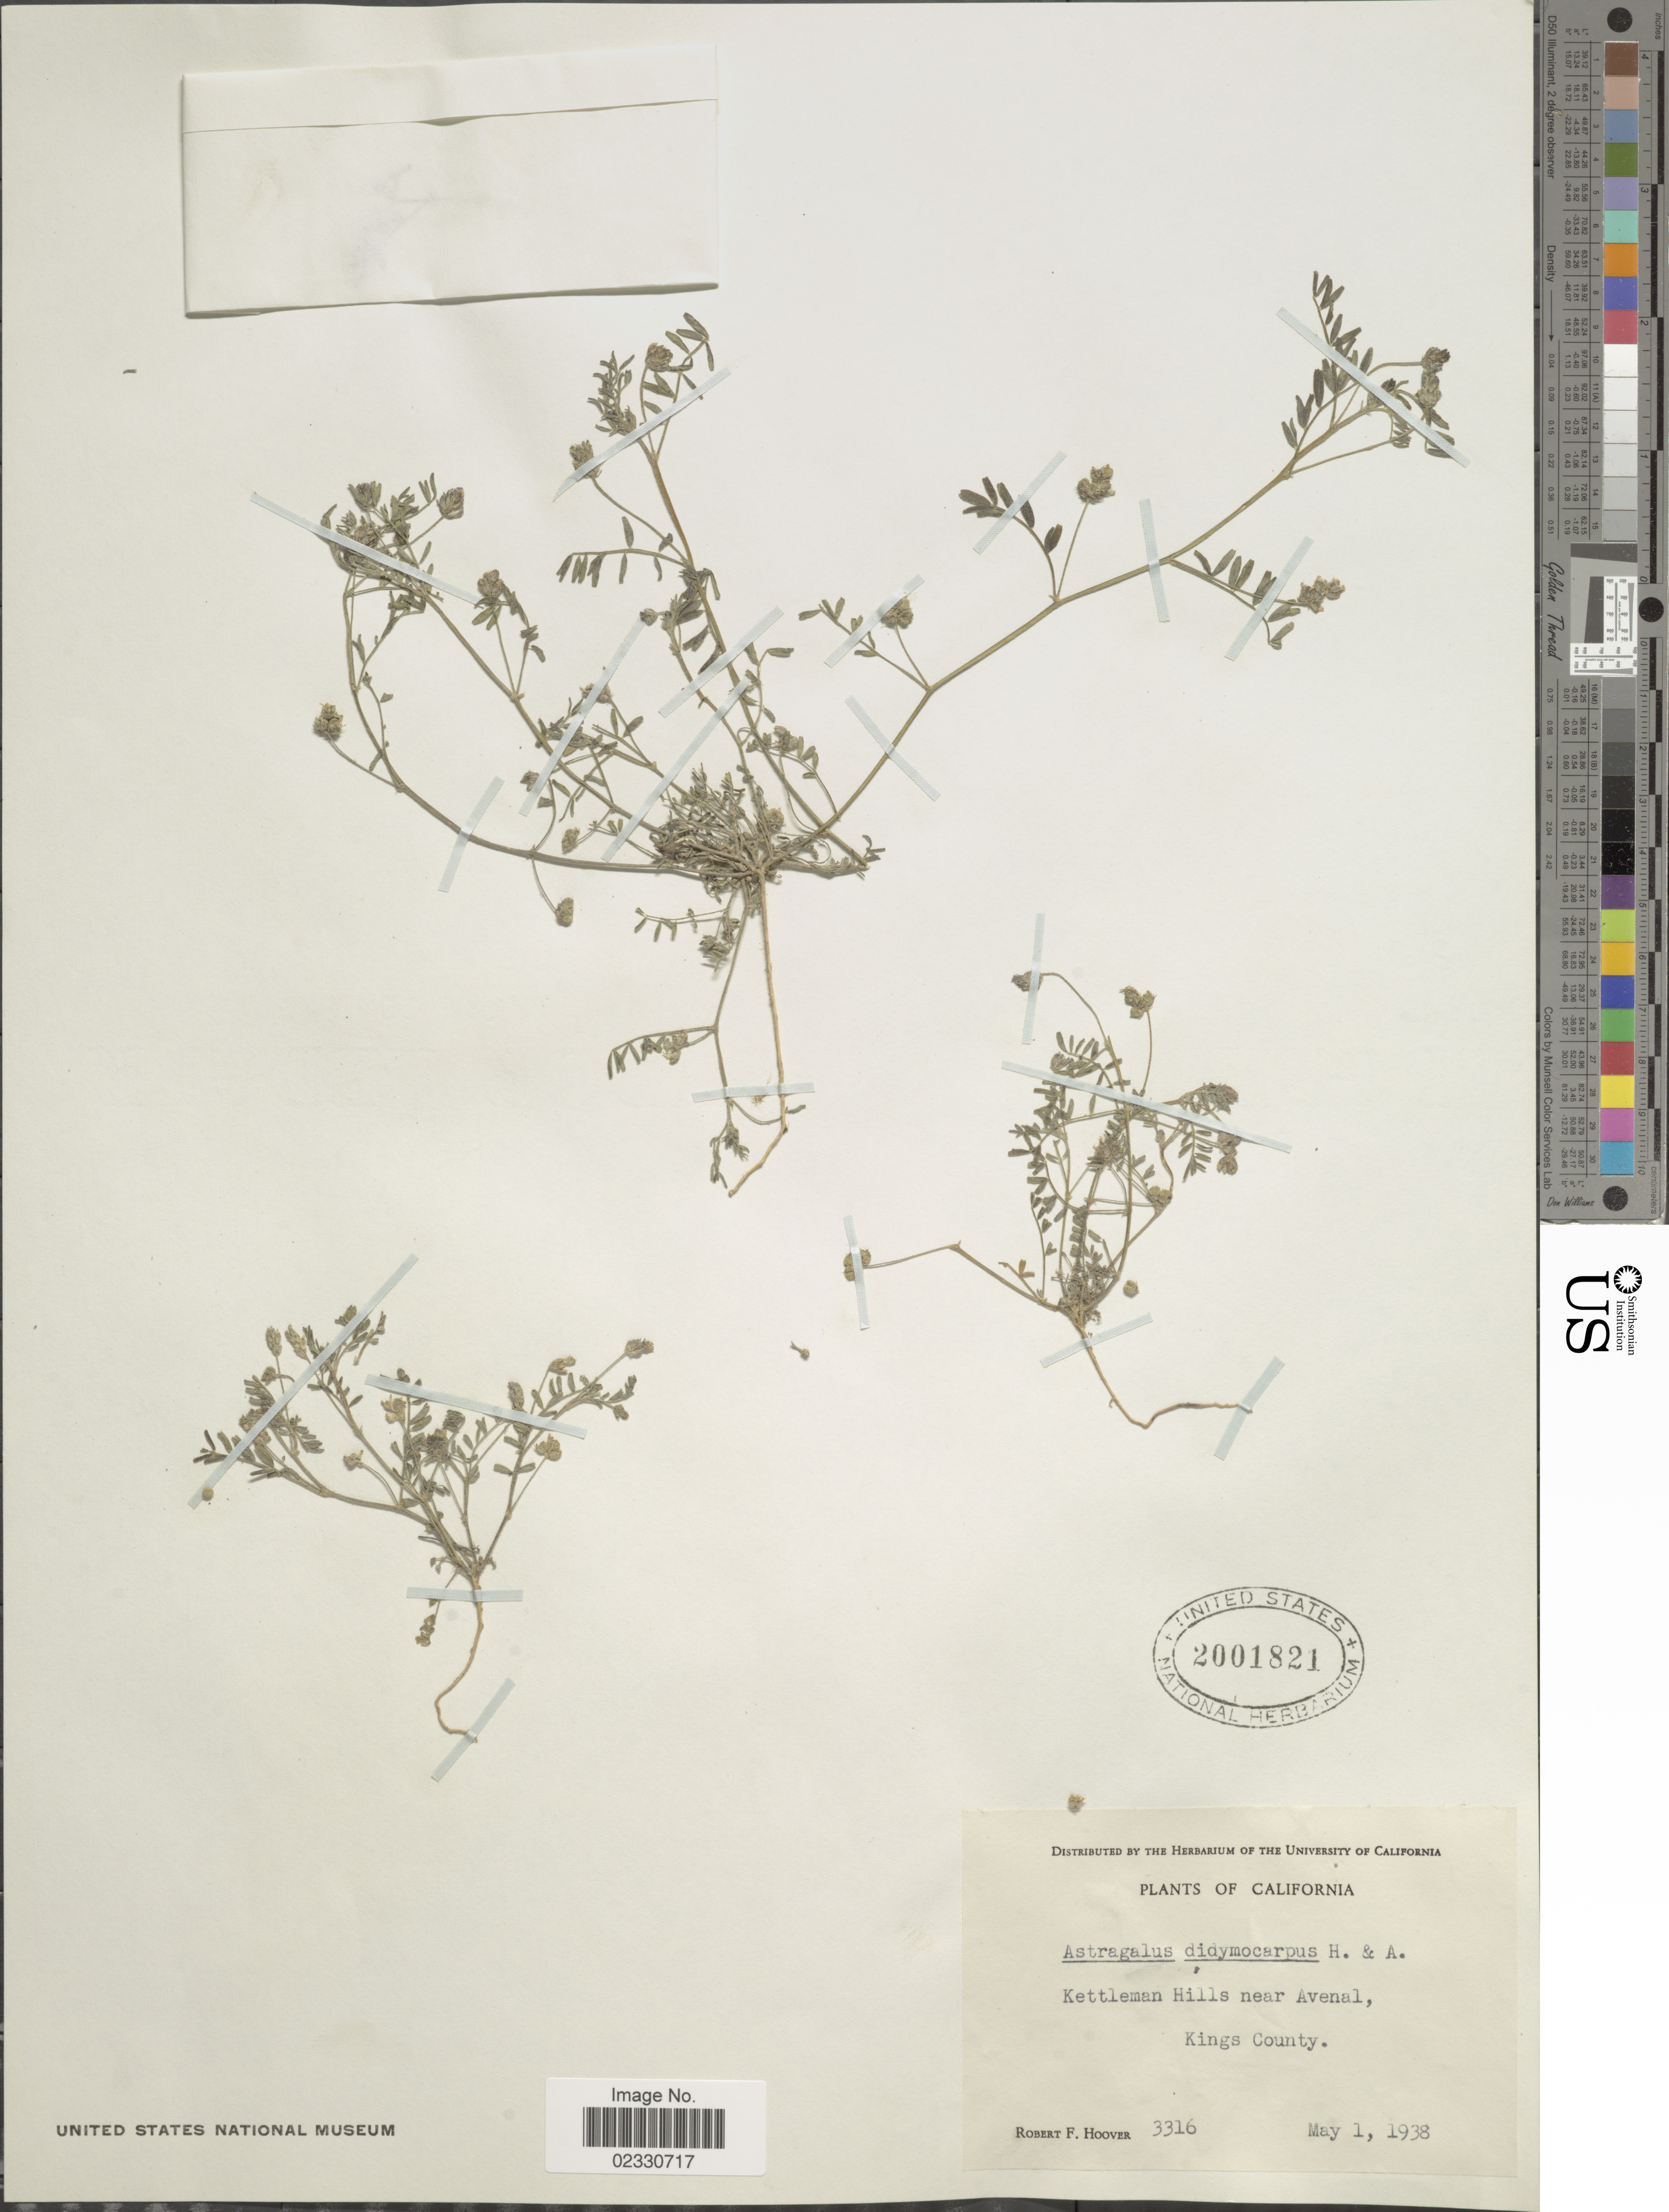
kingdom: Plantae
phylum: Tracheophyta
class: Magnoliopsida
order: Fabales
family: Fabaceae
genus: Astragalus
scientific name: Astragalus didymocarpus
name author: Hook. & Arn.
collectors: R. F. Hoover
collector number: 3316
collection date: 1938-05-01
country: United States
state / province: California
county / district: Kings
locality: Kettleman Hills near Avenal, Kings County.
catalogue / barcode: US 2001821